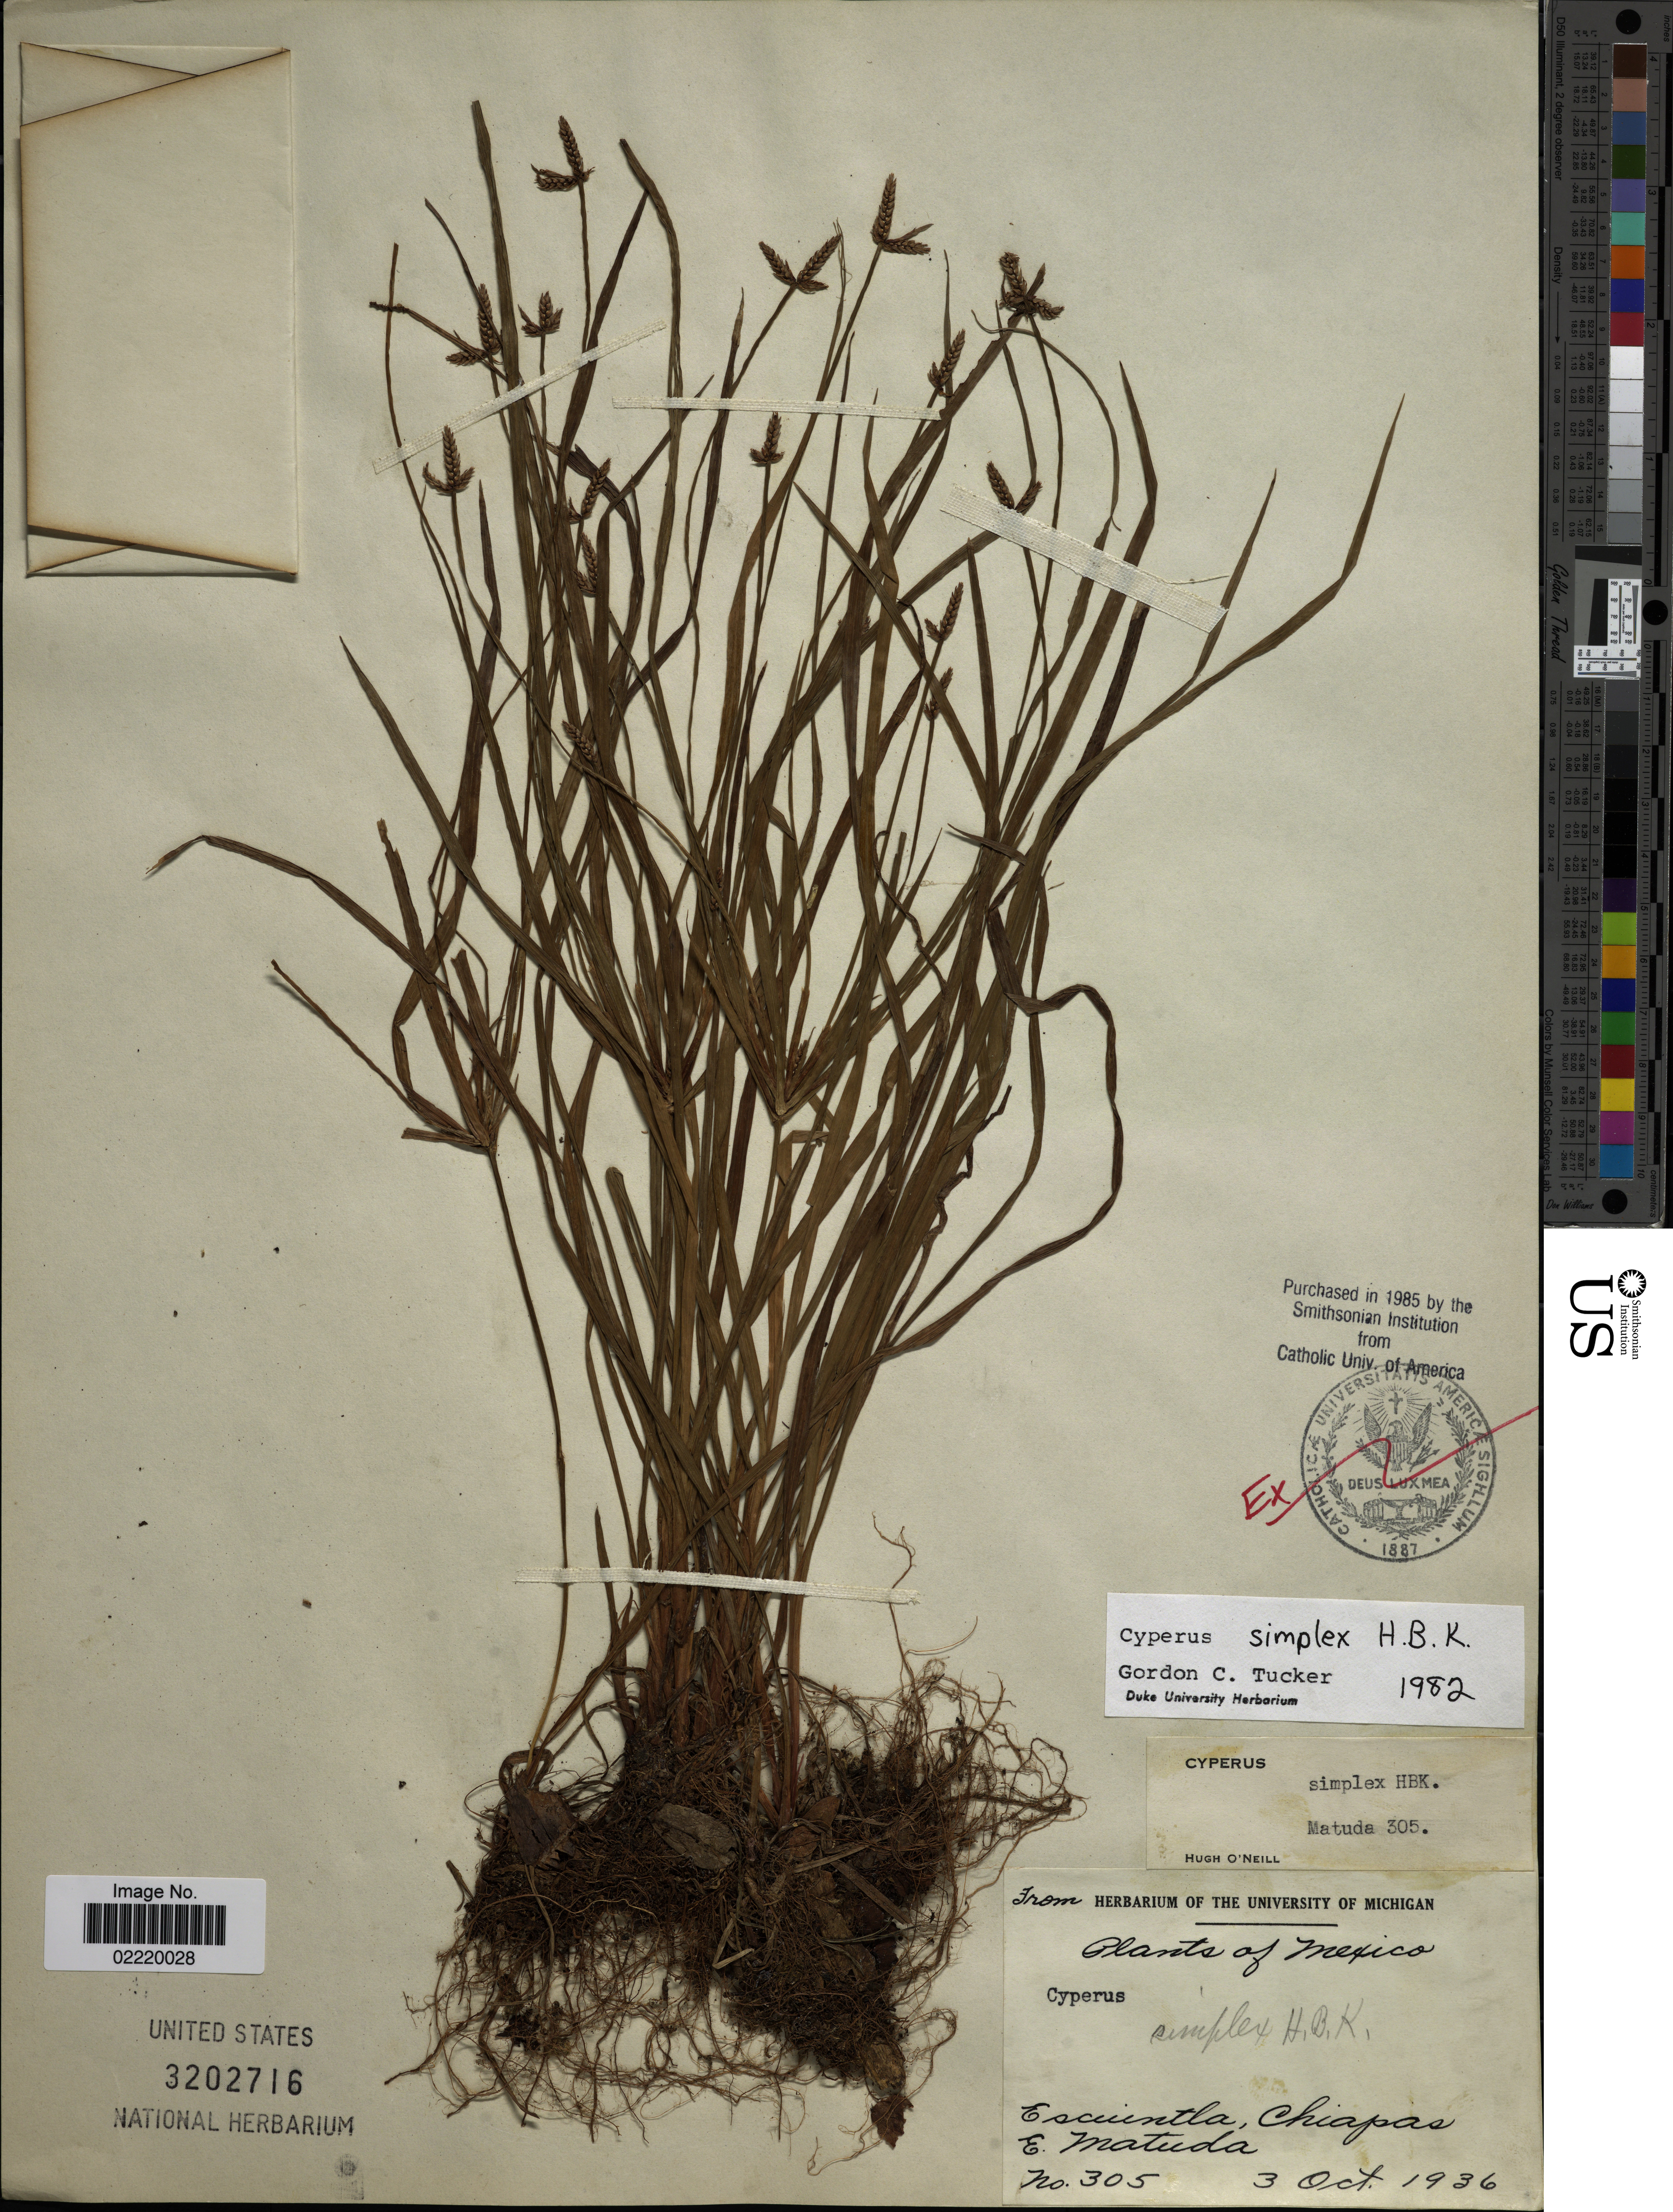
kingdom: Plantae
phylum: Tracheophyta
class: Liliopsida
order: Poales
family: Cyperaceae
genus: Cyperus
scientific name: Cyperus simplex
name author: Kunth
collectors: E. Matuda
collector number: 305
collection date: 1936-10-03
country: Mexico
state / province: Chiapas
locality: Escuintla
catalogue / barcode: US 3202716